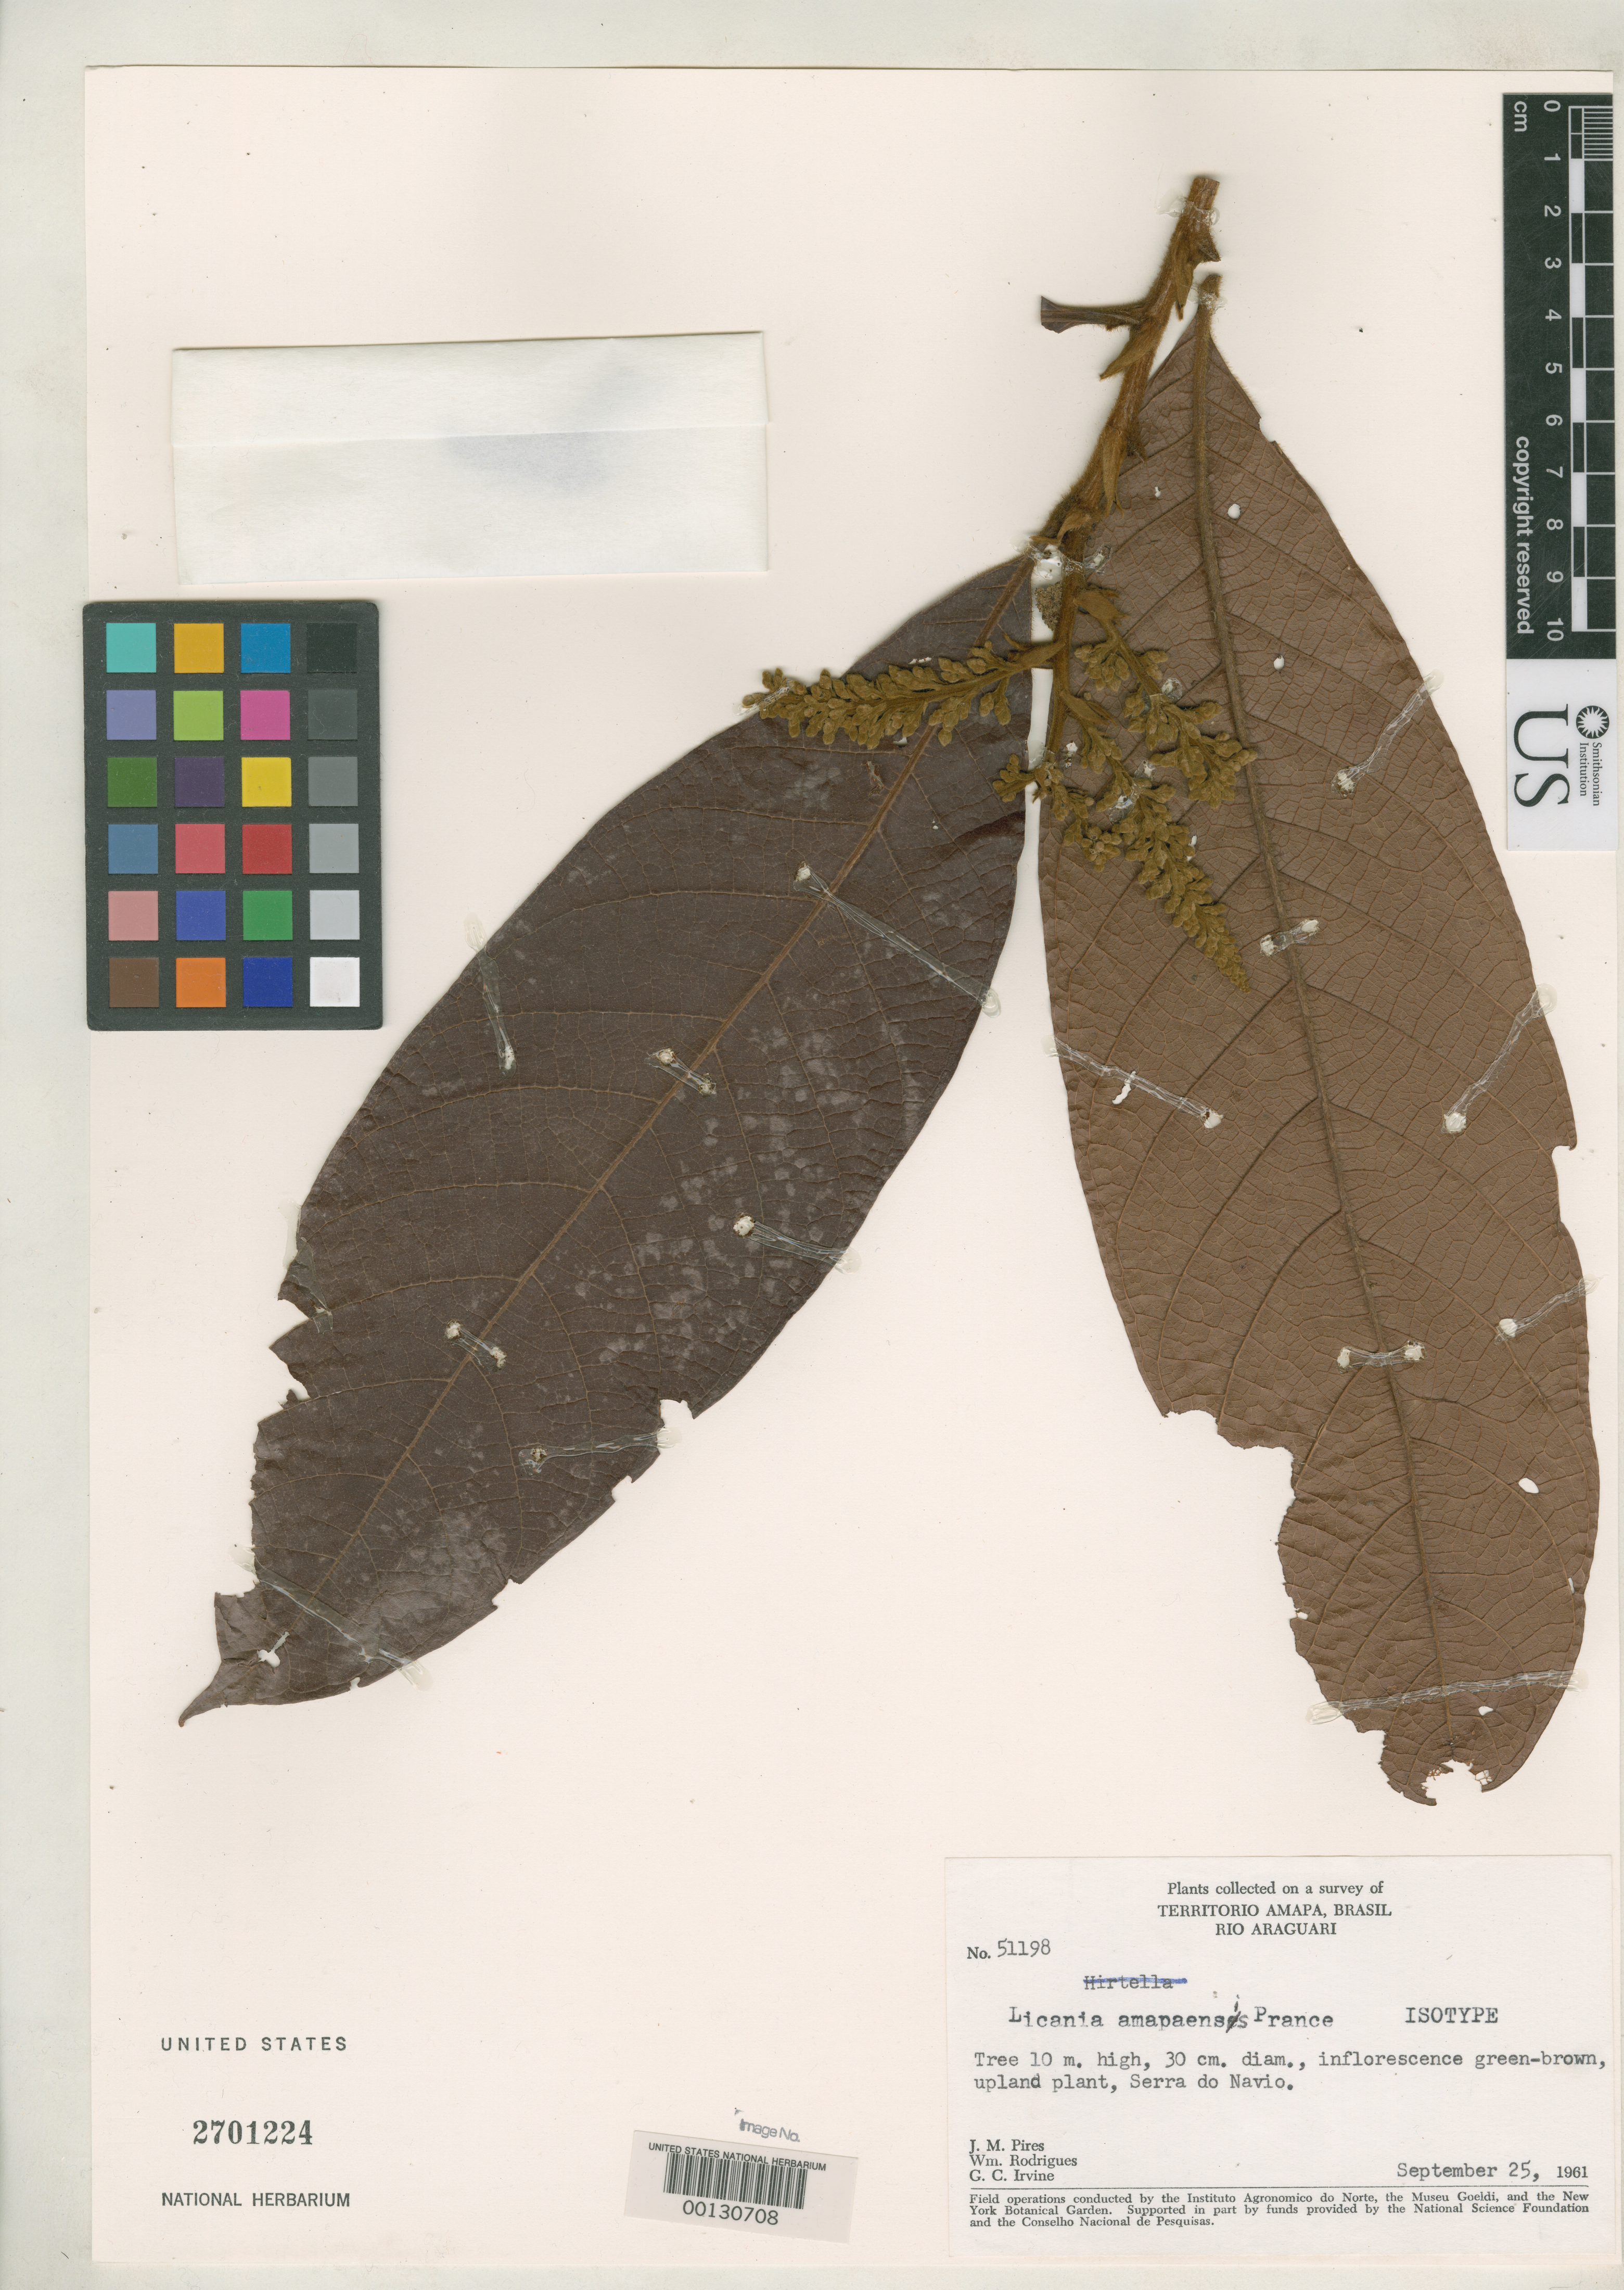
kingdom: Plantae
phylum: Tracheophyta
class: Magnoliopsida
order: Malpighiales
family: Chrysobalanaceae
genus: Licania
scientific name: Licania amapaensis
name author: Prance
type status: Isotype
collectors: J. M. Pires, W. A. Rodrigues & G. Irvine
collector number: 51198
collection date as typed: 25 Sep 1961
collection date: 1961-09-25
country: Brazil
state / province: Amapá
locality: Rio Araguari, Serra do Navío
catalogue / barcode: US 2701224